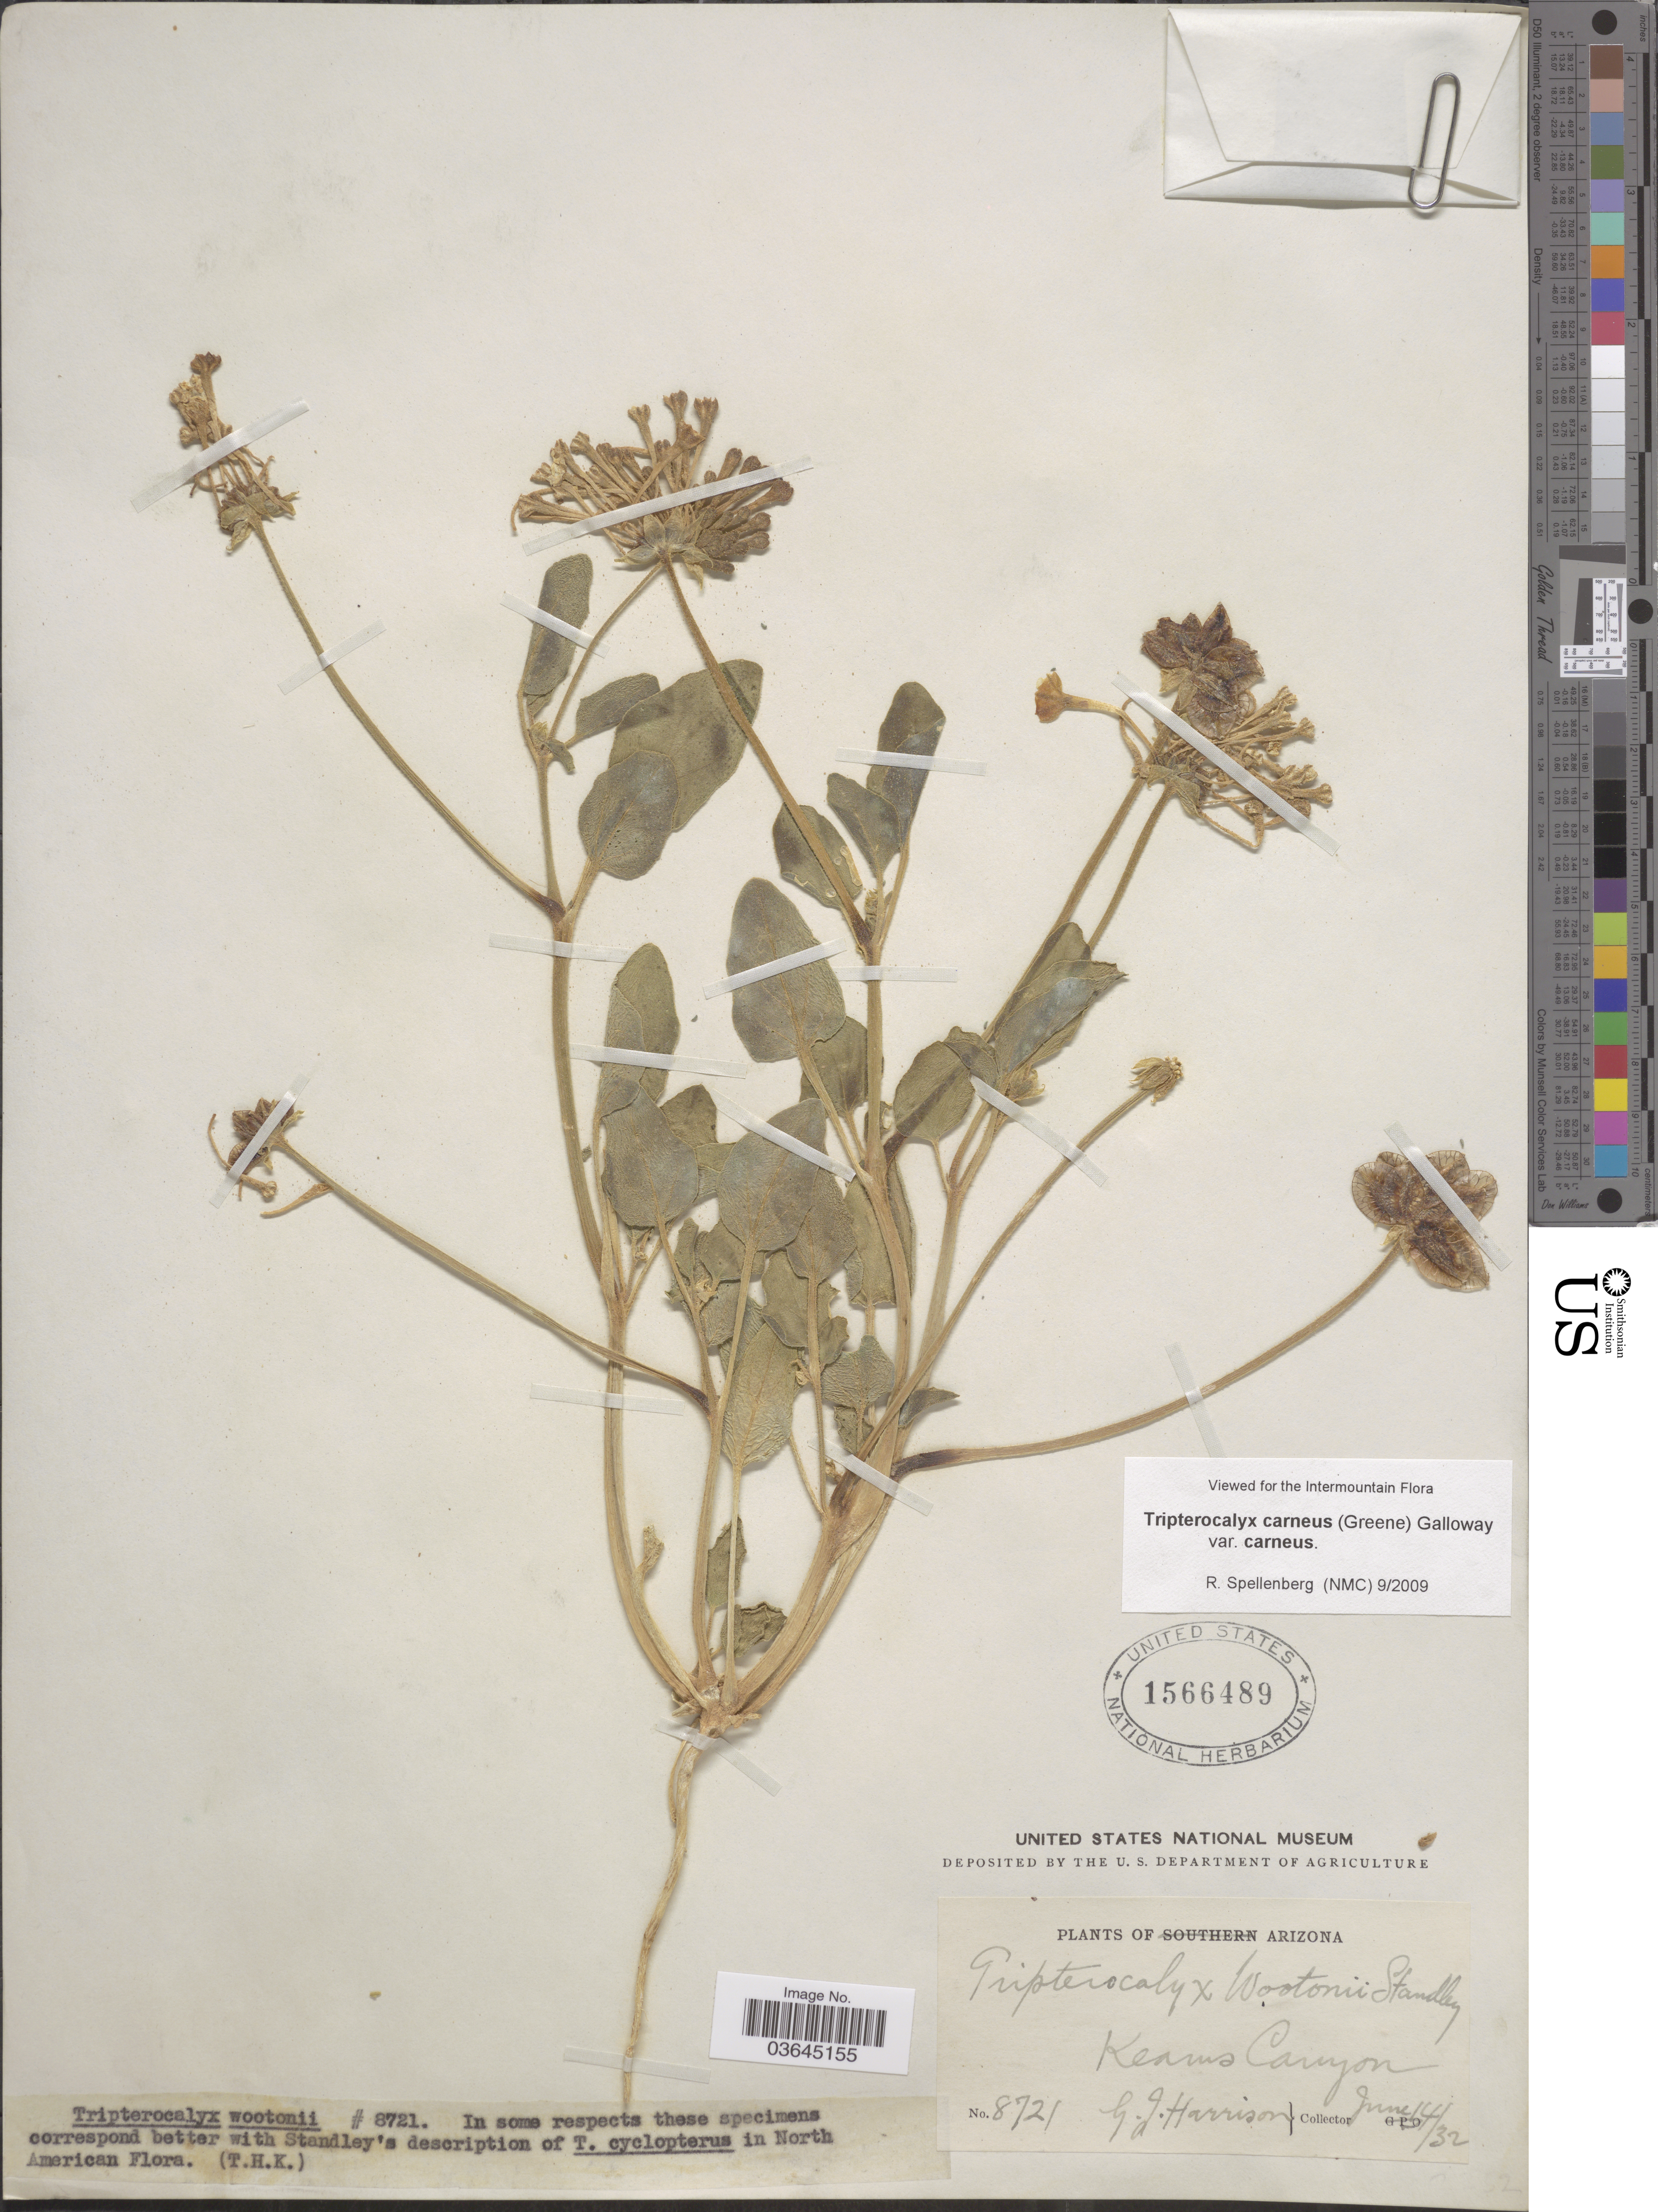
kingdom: Plantae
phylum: Tracheophyta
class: Magnoliopsida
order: Caryophyllales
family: Nyctaginaceae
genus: Tripterocalyx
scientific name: Tripterocalyx carneus var. carneus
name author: (Greene) L.A. Galloway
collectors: G. J. Harrison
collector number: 8721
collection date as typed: Transcribed d/m/y: 14/6/32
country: United States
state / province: Arizona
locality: Keams Canyon.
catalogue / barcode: US 1566489